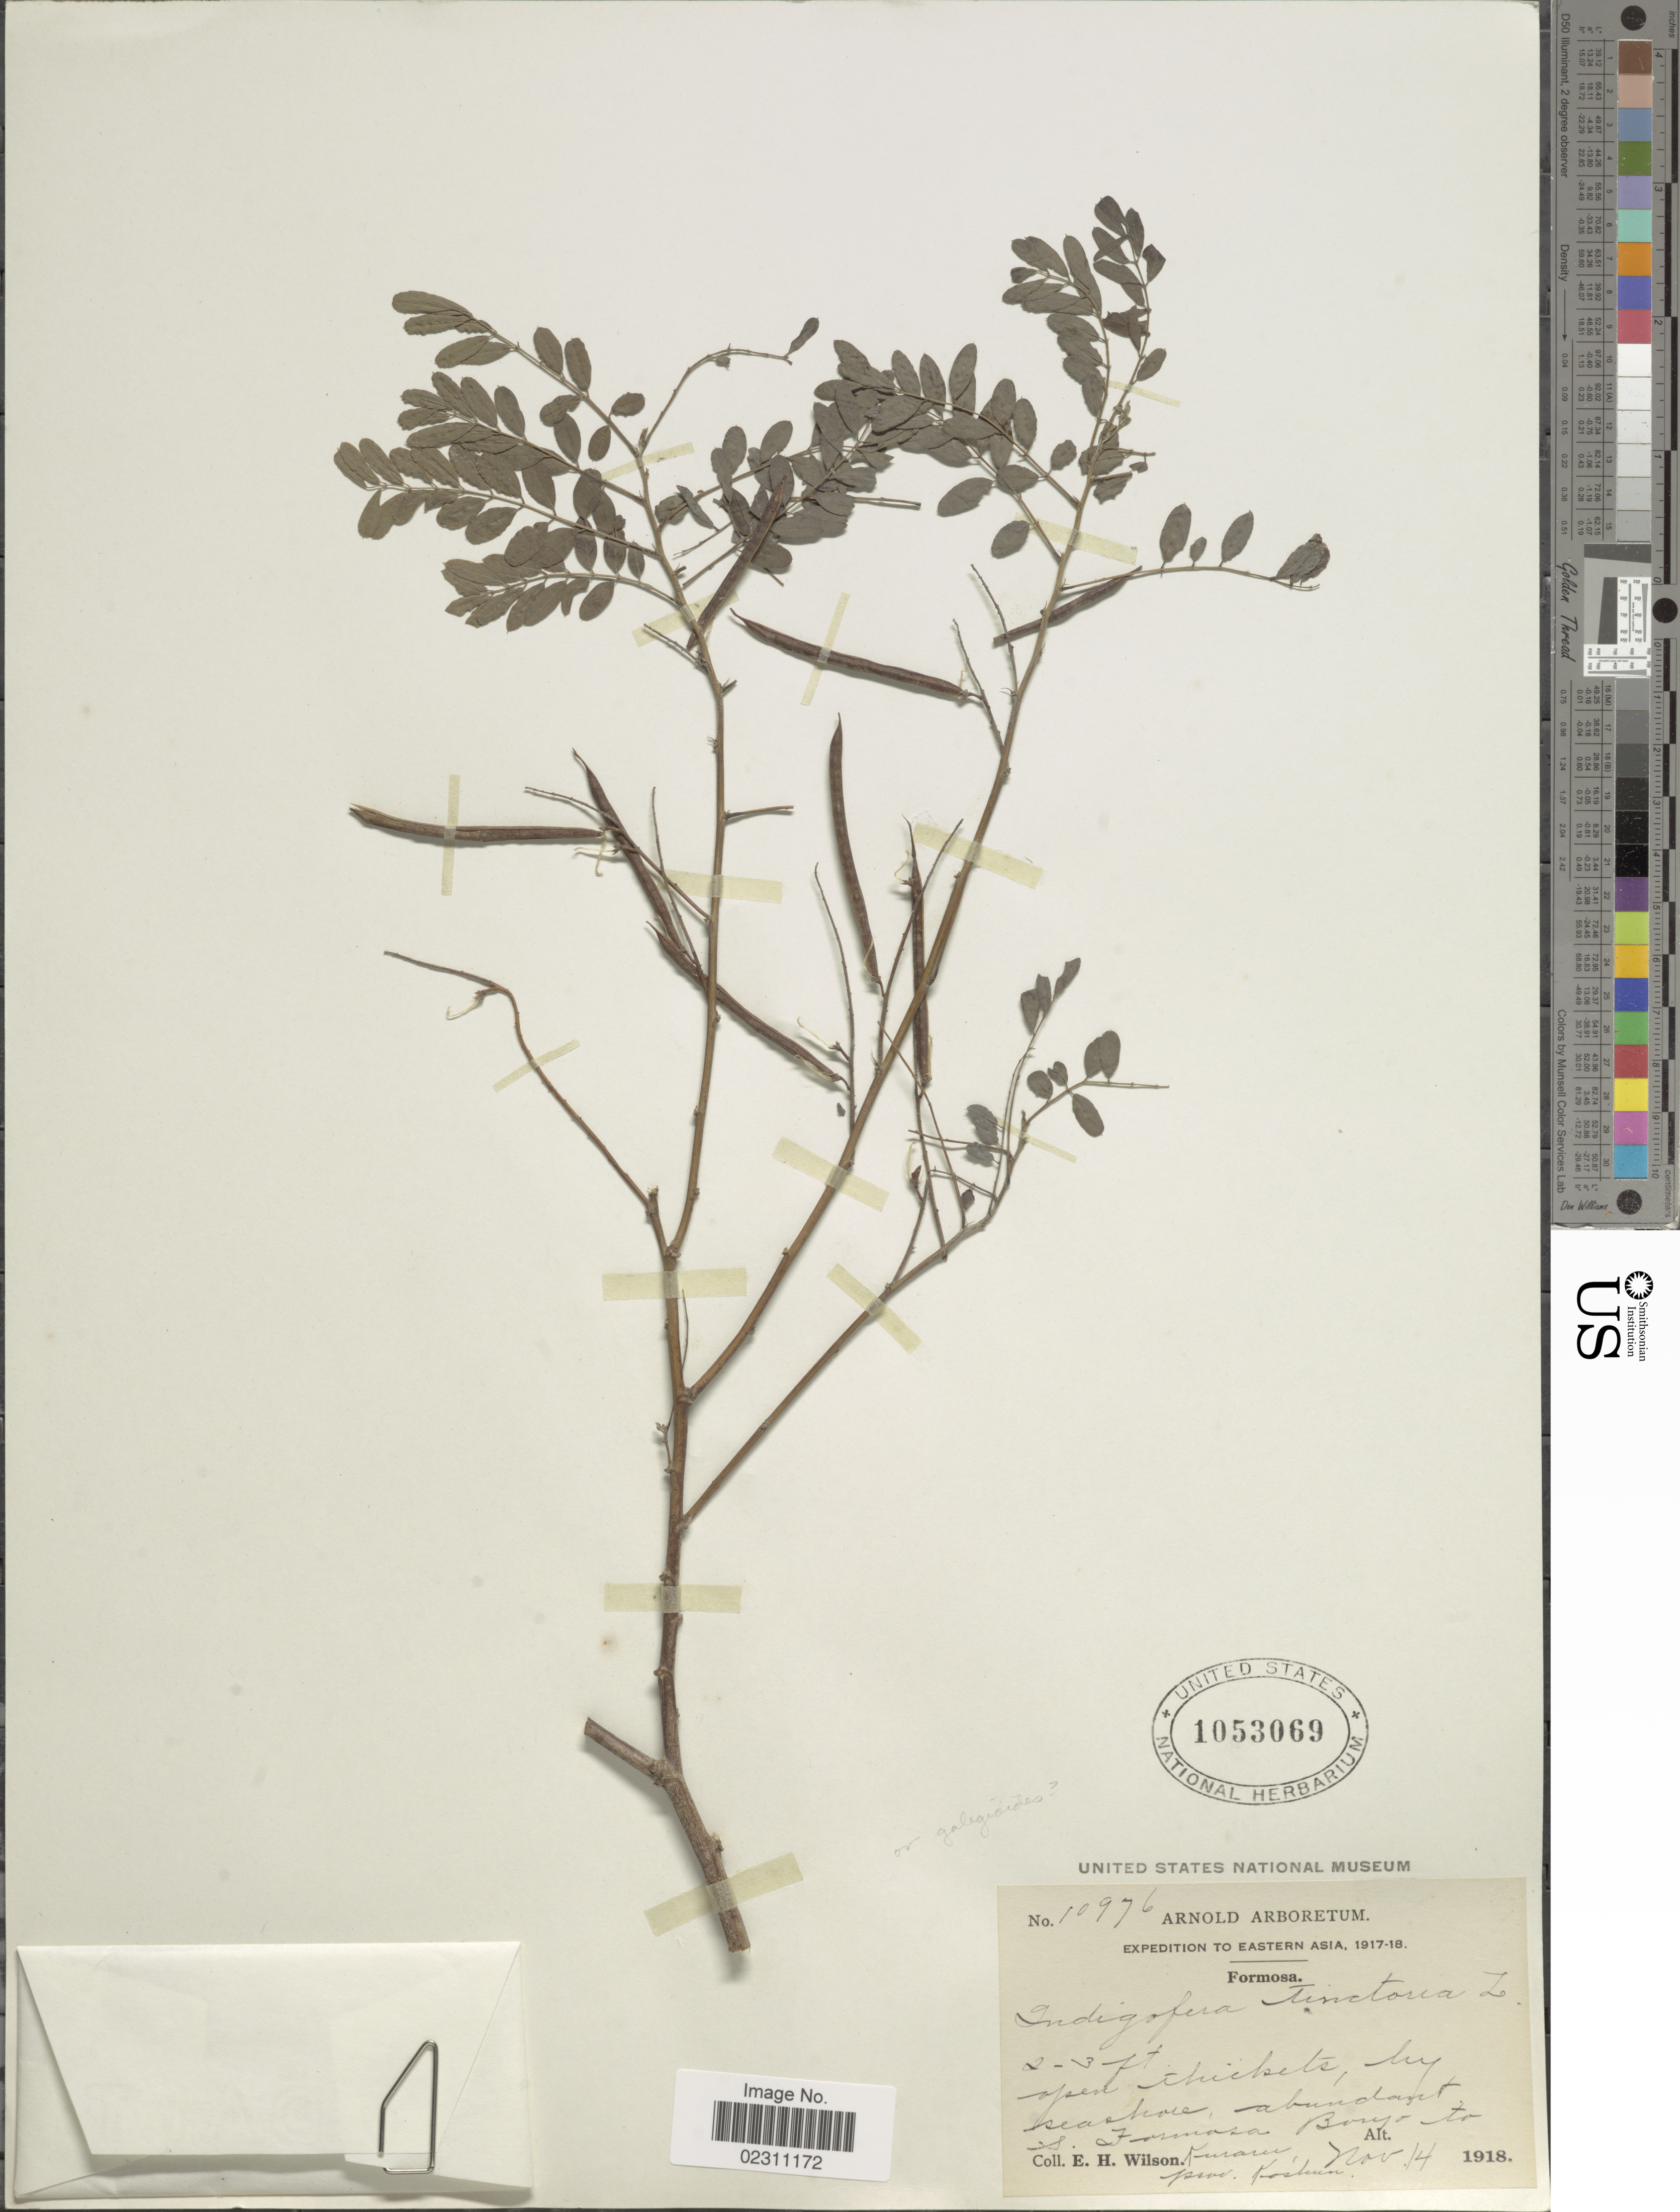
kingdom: Plantae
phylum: Tracheophyta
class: Magnoliopsida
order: Fabales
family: Fabaceae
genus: Indigofera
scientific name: Indigofera tinctoria sensu Naves non L.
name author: Naves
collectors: E. Wilson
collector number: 10976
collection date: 1918-11-14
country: Taiwan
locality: Eastern Asia. Formosa. [illegible text]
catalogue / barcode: US 1053069